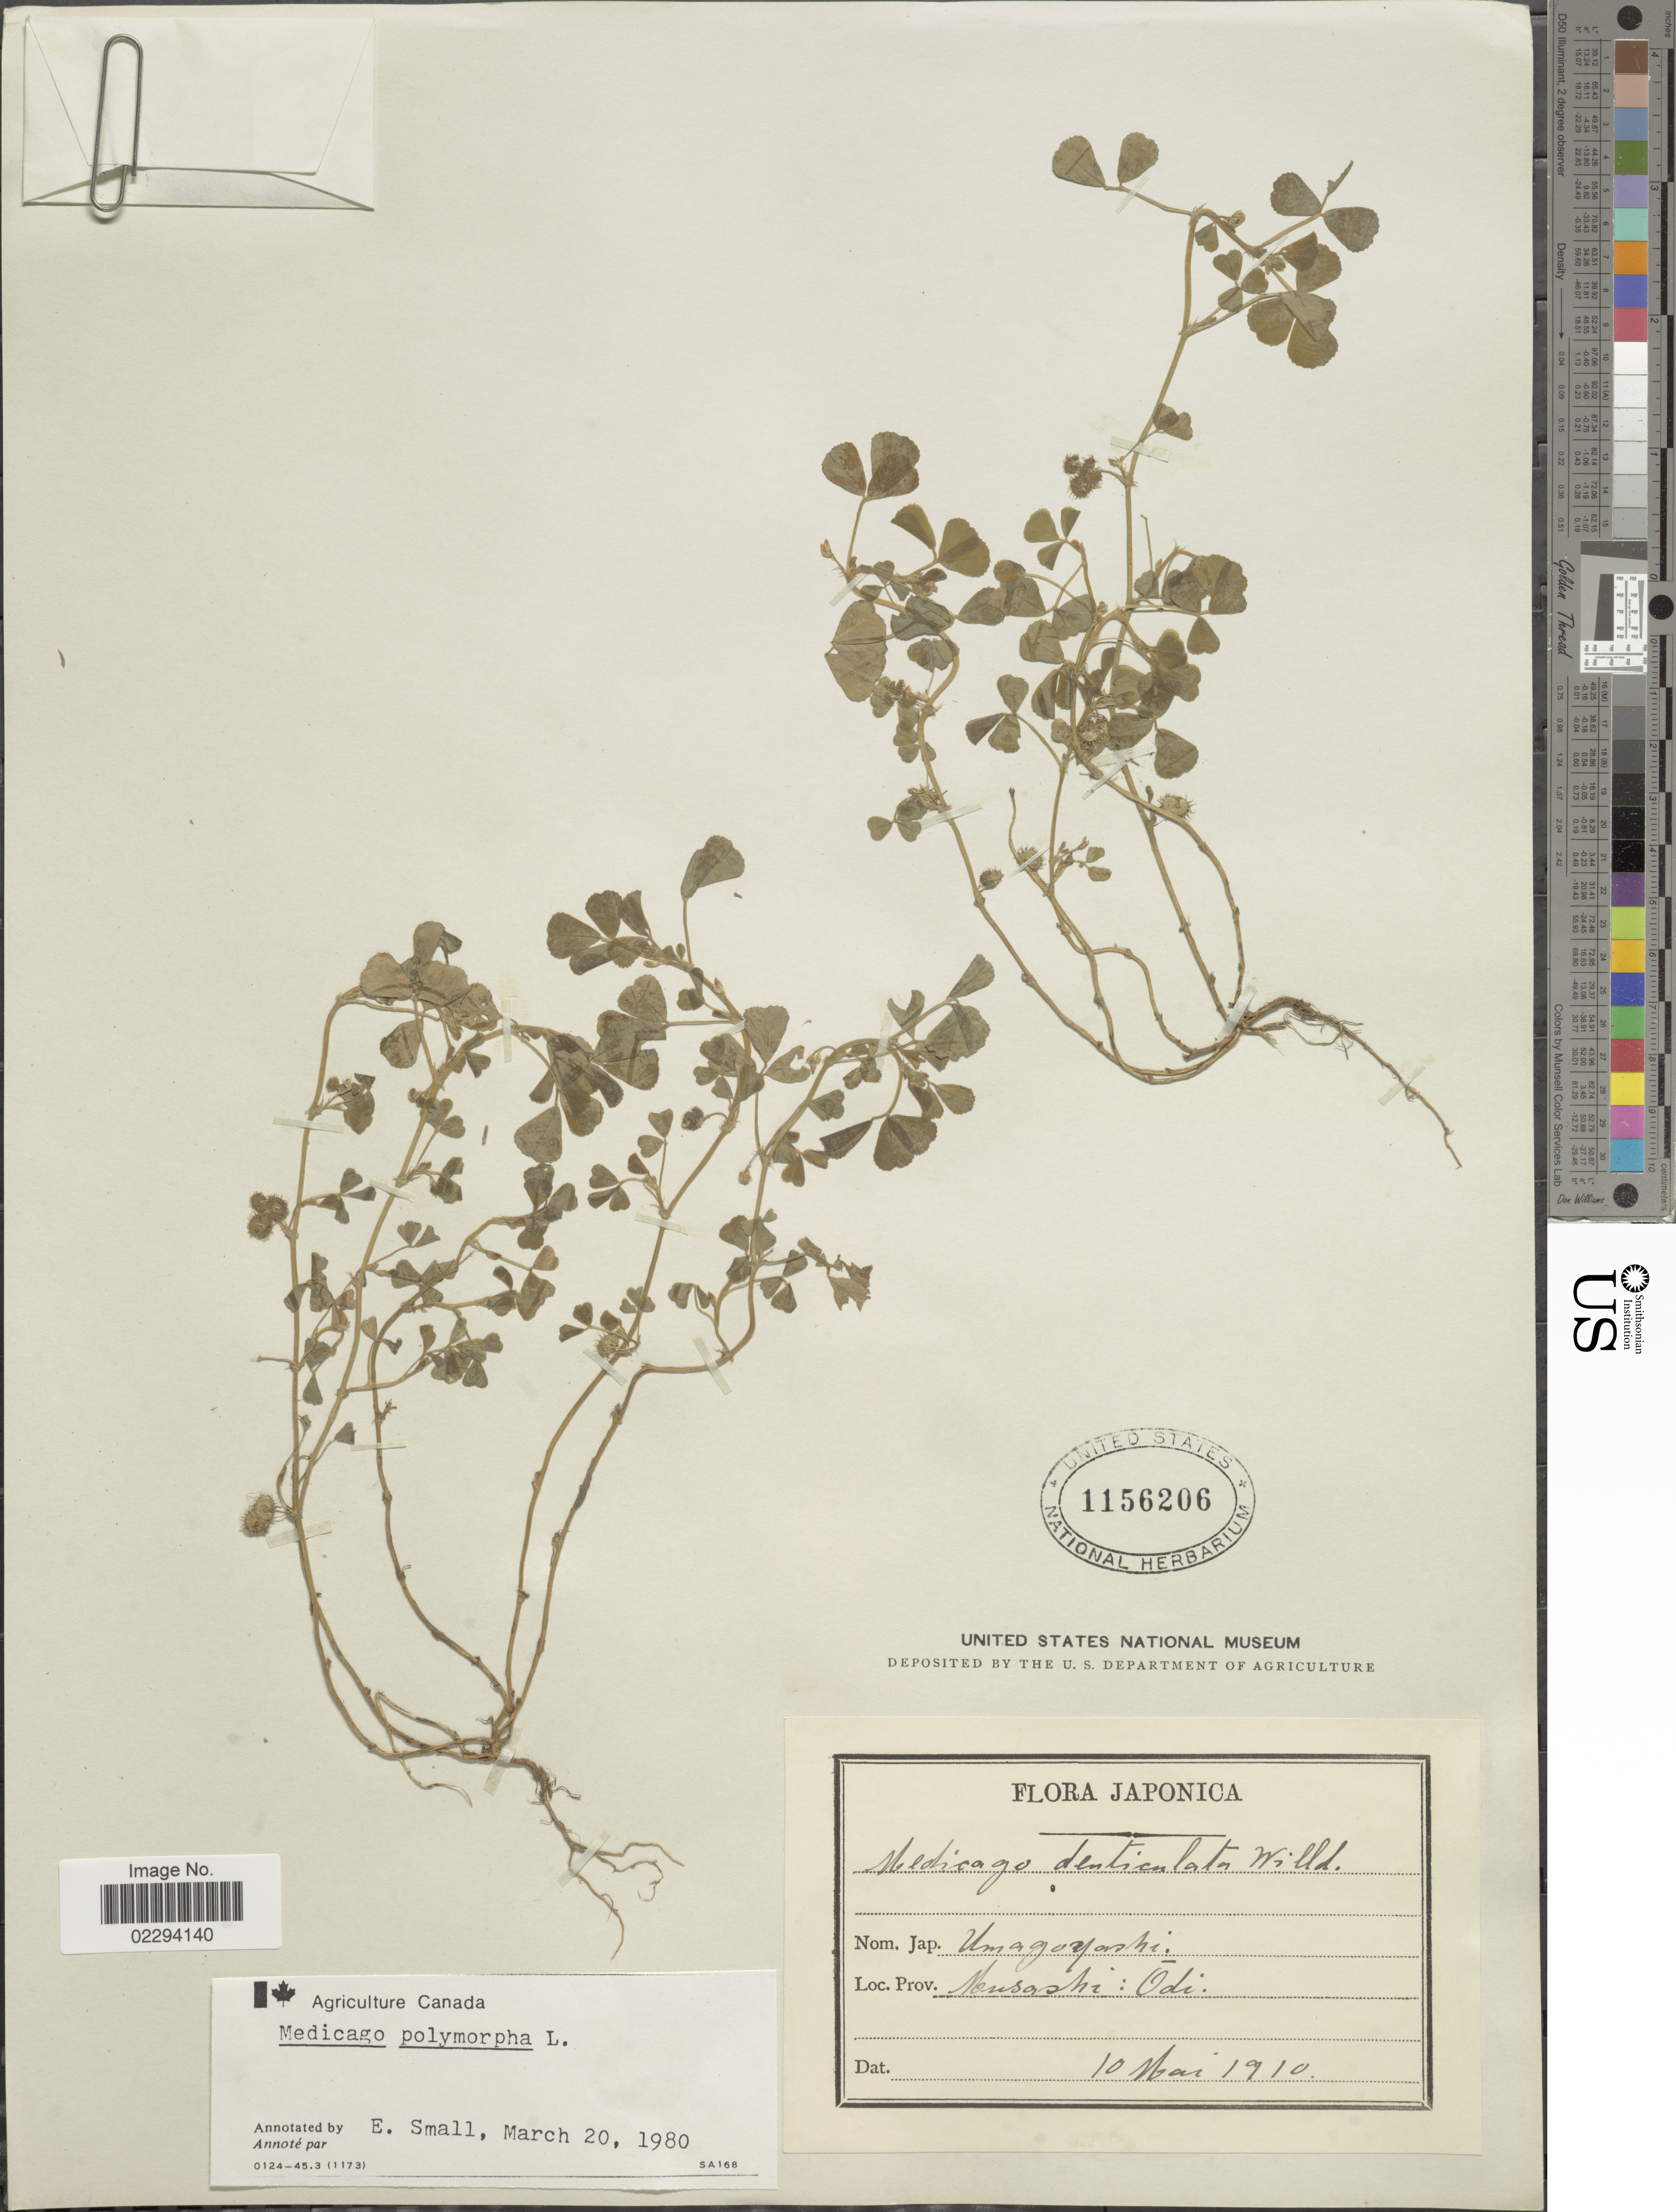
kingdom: Plantae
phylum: Tracheophyta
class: Magnoliopsida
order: Fabales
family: Fabaceae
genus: Medicago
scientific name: Medicago polymorpha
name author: L.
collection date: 1910-05-10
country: Japan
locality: Japonica. Musashi: Odi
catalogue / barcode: US 1156206